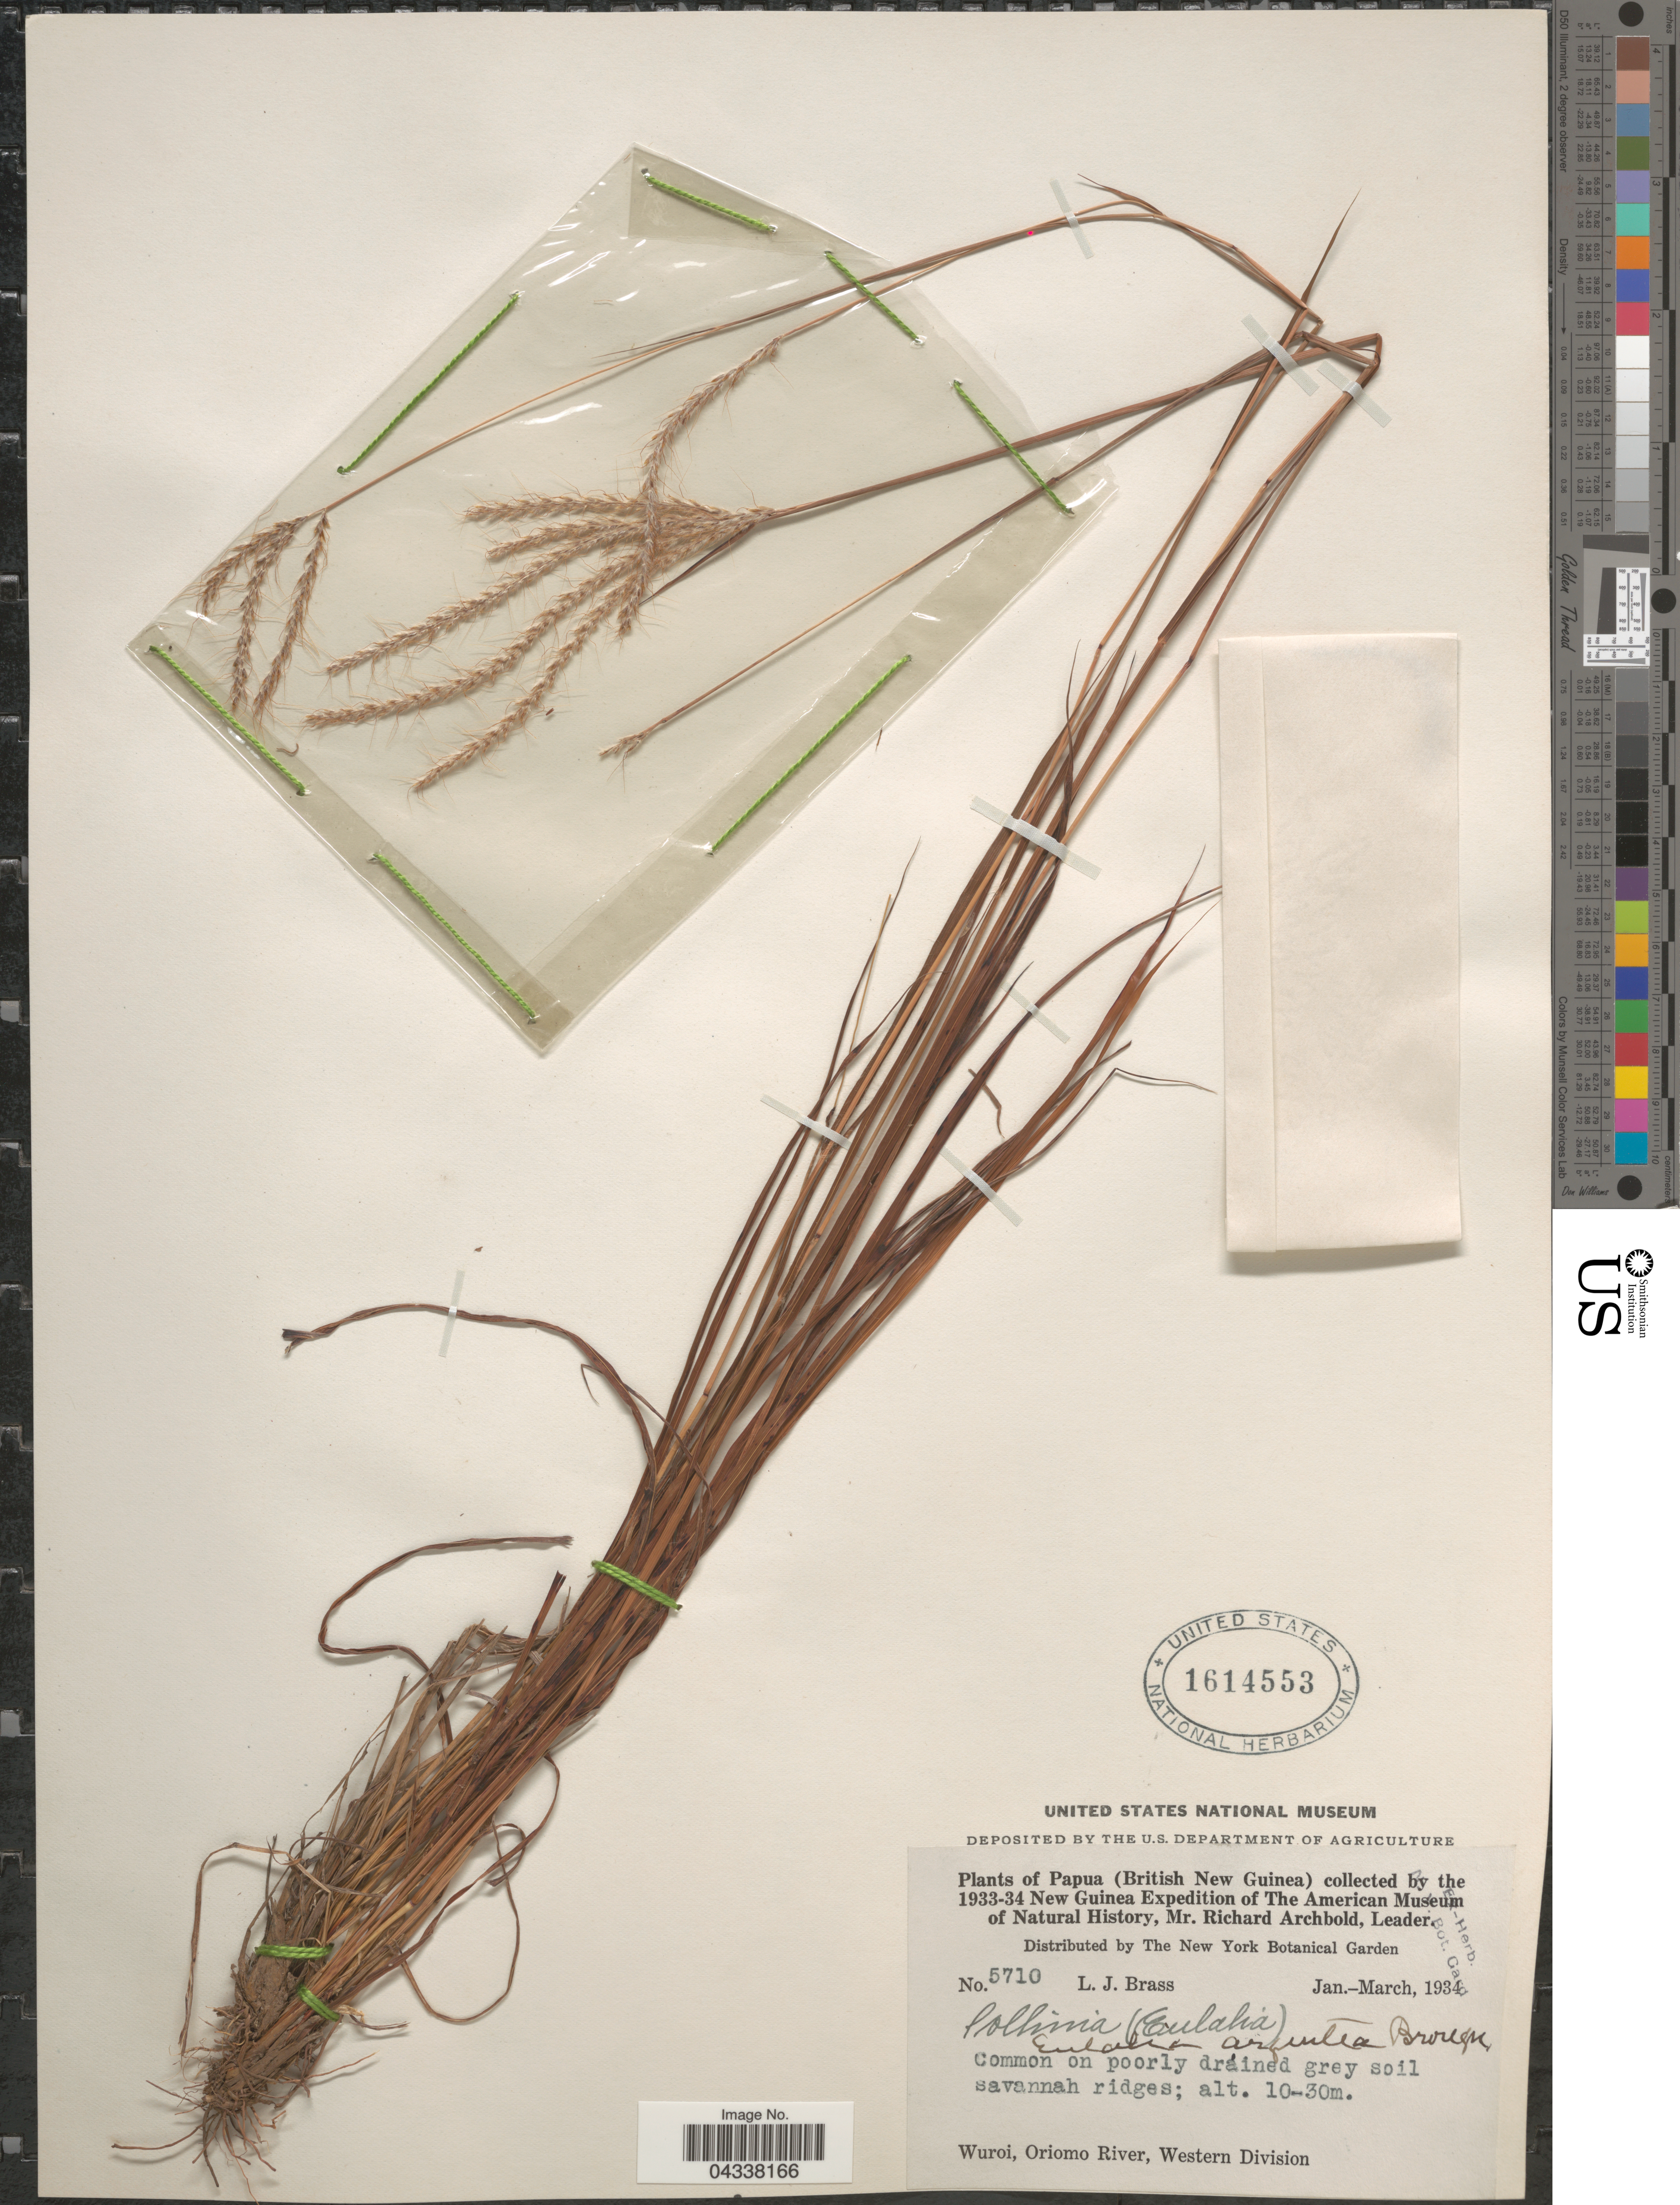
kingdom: Plantae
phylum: Tracheophyta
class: Liliopsida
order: Poales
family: Poaceae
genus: Pseudopogonatherum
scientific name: Pseudopogonatherum trispicatum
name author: (Schult.) Ohwi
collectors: L. J. Brass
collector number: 5710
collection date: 1934-01/1934-03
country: Papua New Guinea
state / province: Manus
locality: (British New Guinea). 1933-34 New Guinea Expedition of The American Museum of Natural History. Wuroi, Oriomo River, Western Division.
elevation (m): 10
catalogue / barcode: US 1614553